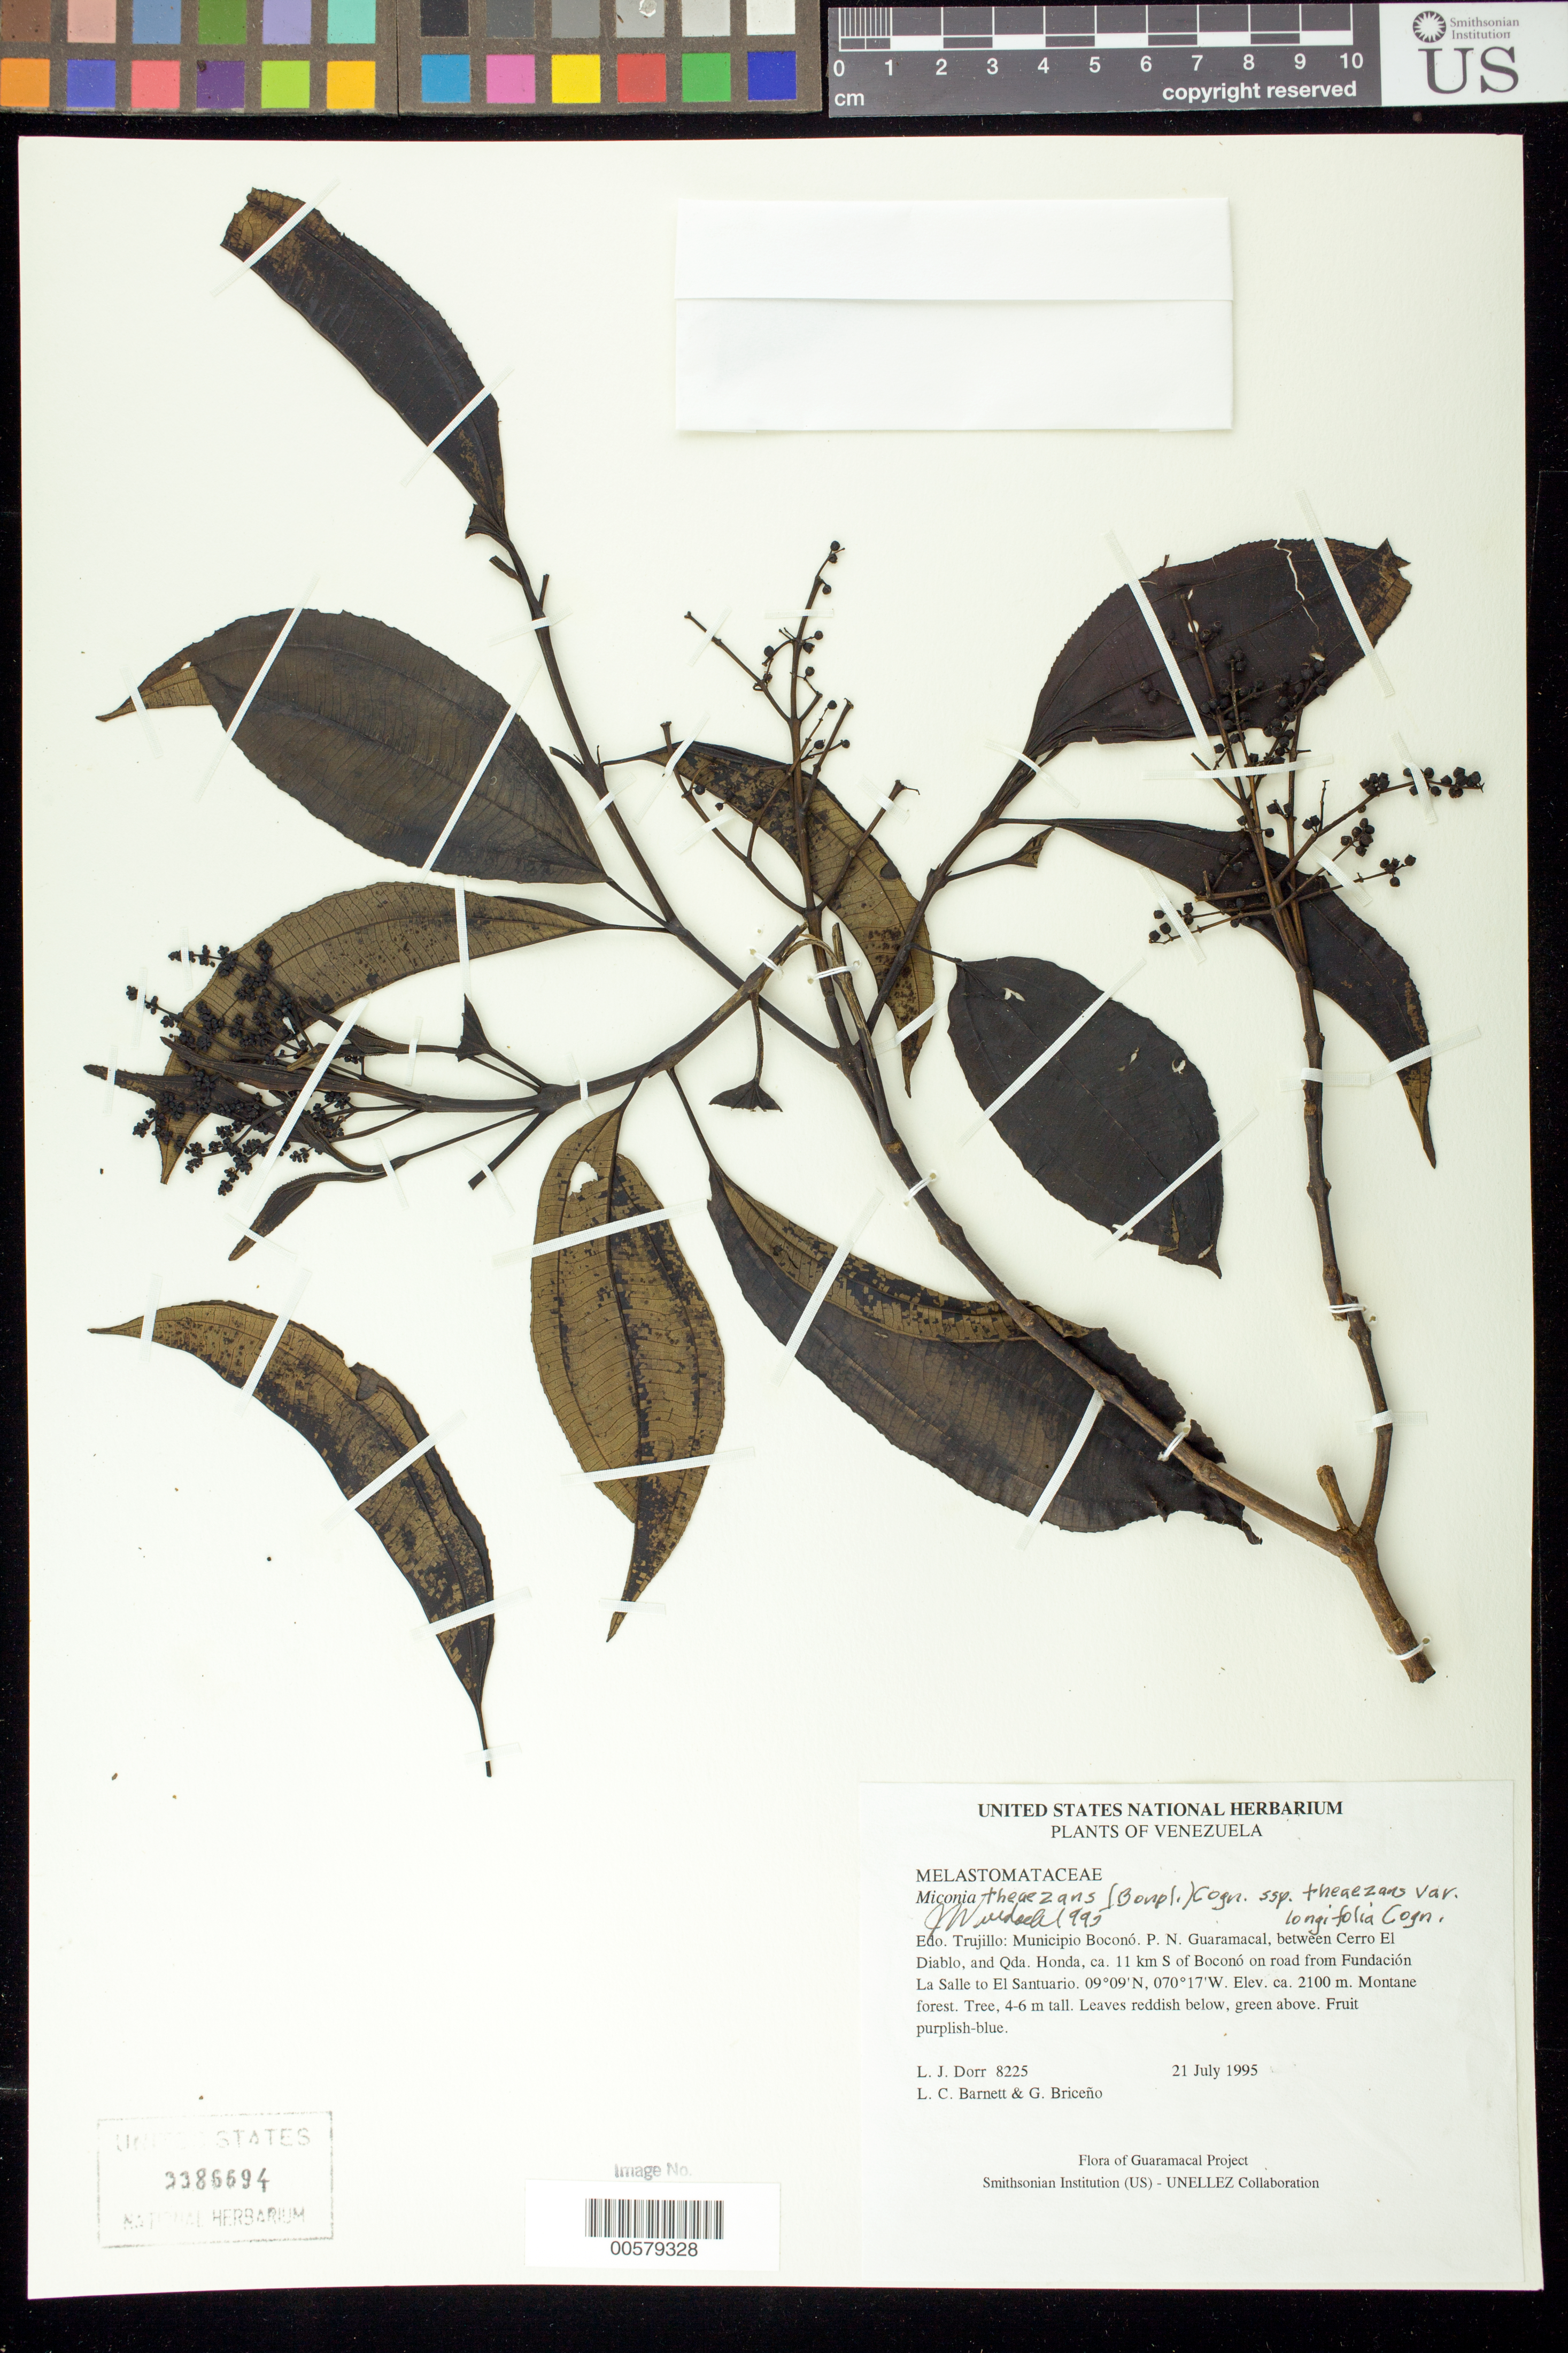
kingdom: Plantae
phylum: Tracheophyta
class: Magnoliopsida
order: Myrtales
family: Melastomataceae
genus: Miconia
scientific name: Miconia theaezans subsp. theaezans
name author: (Bonpl.) Cogn.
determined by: Wurdack, John J., (US), US (UNITED STATES)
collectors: L. J. Dorr, L. C. Barnett & G. Briceño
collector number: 8225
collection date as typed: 21 Jul 1995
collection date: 1995-07-21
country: Venezuela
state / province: Trujillo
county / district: Boconó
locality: Parque Nacional Guaramacal, between Cerro El Diablo, and Qda. Honda, ca. 11 km S of Boconó on road from Fundación La Salle to El Santuario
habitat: Montane forest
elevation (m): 2100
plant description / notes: PORT, US, VEN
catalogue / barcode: US 3386694